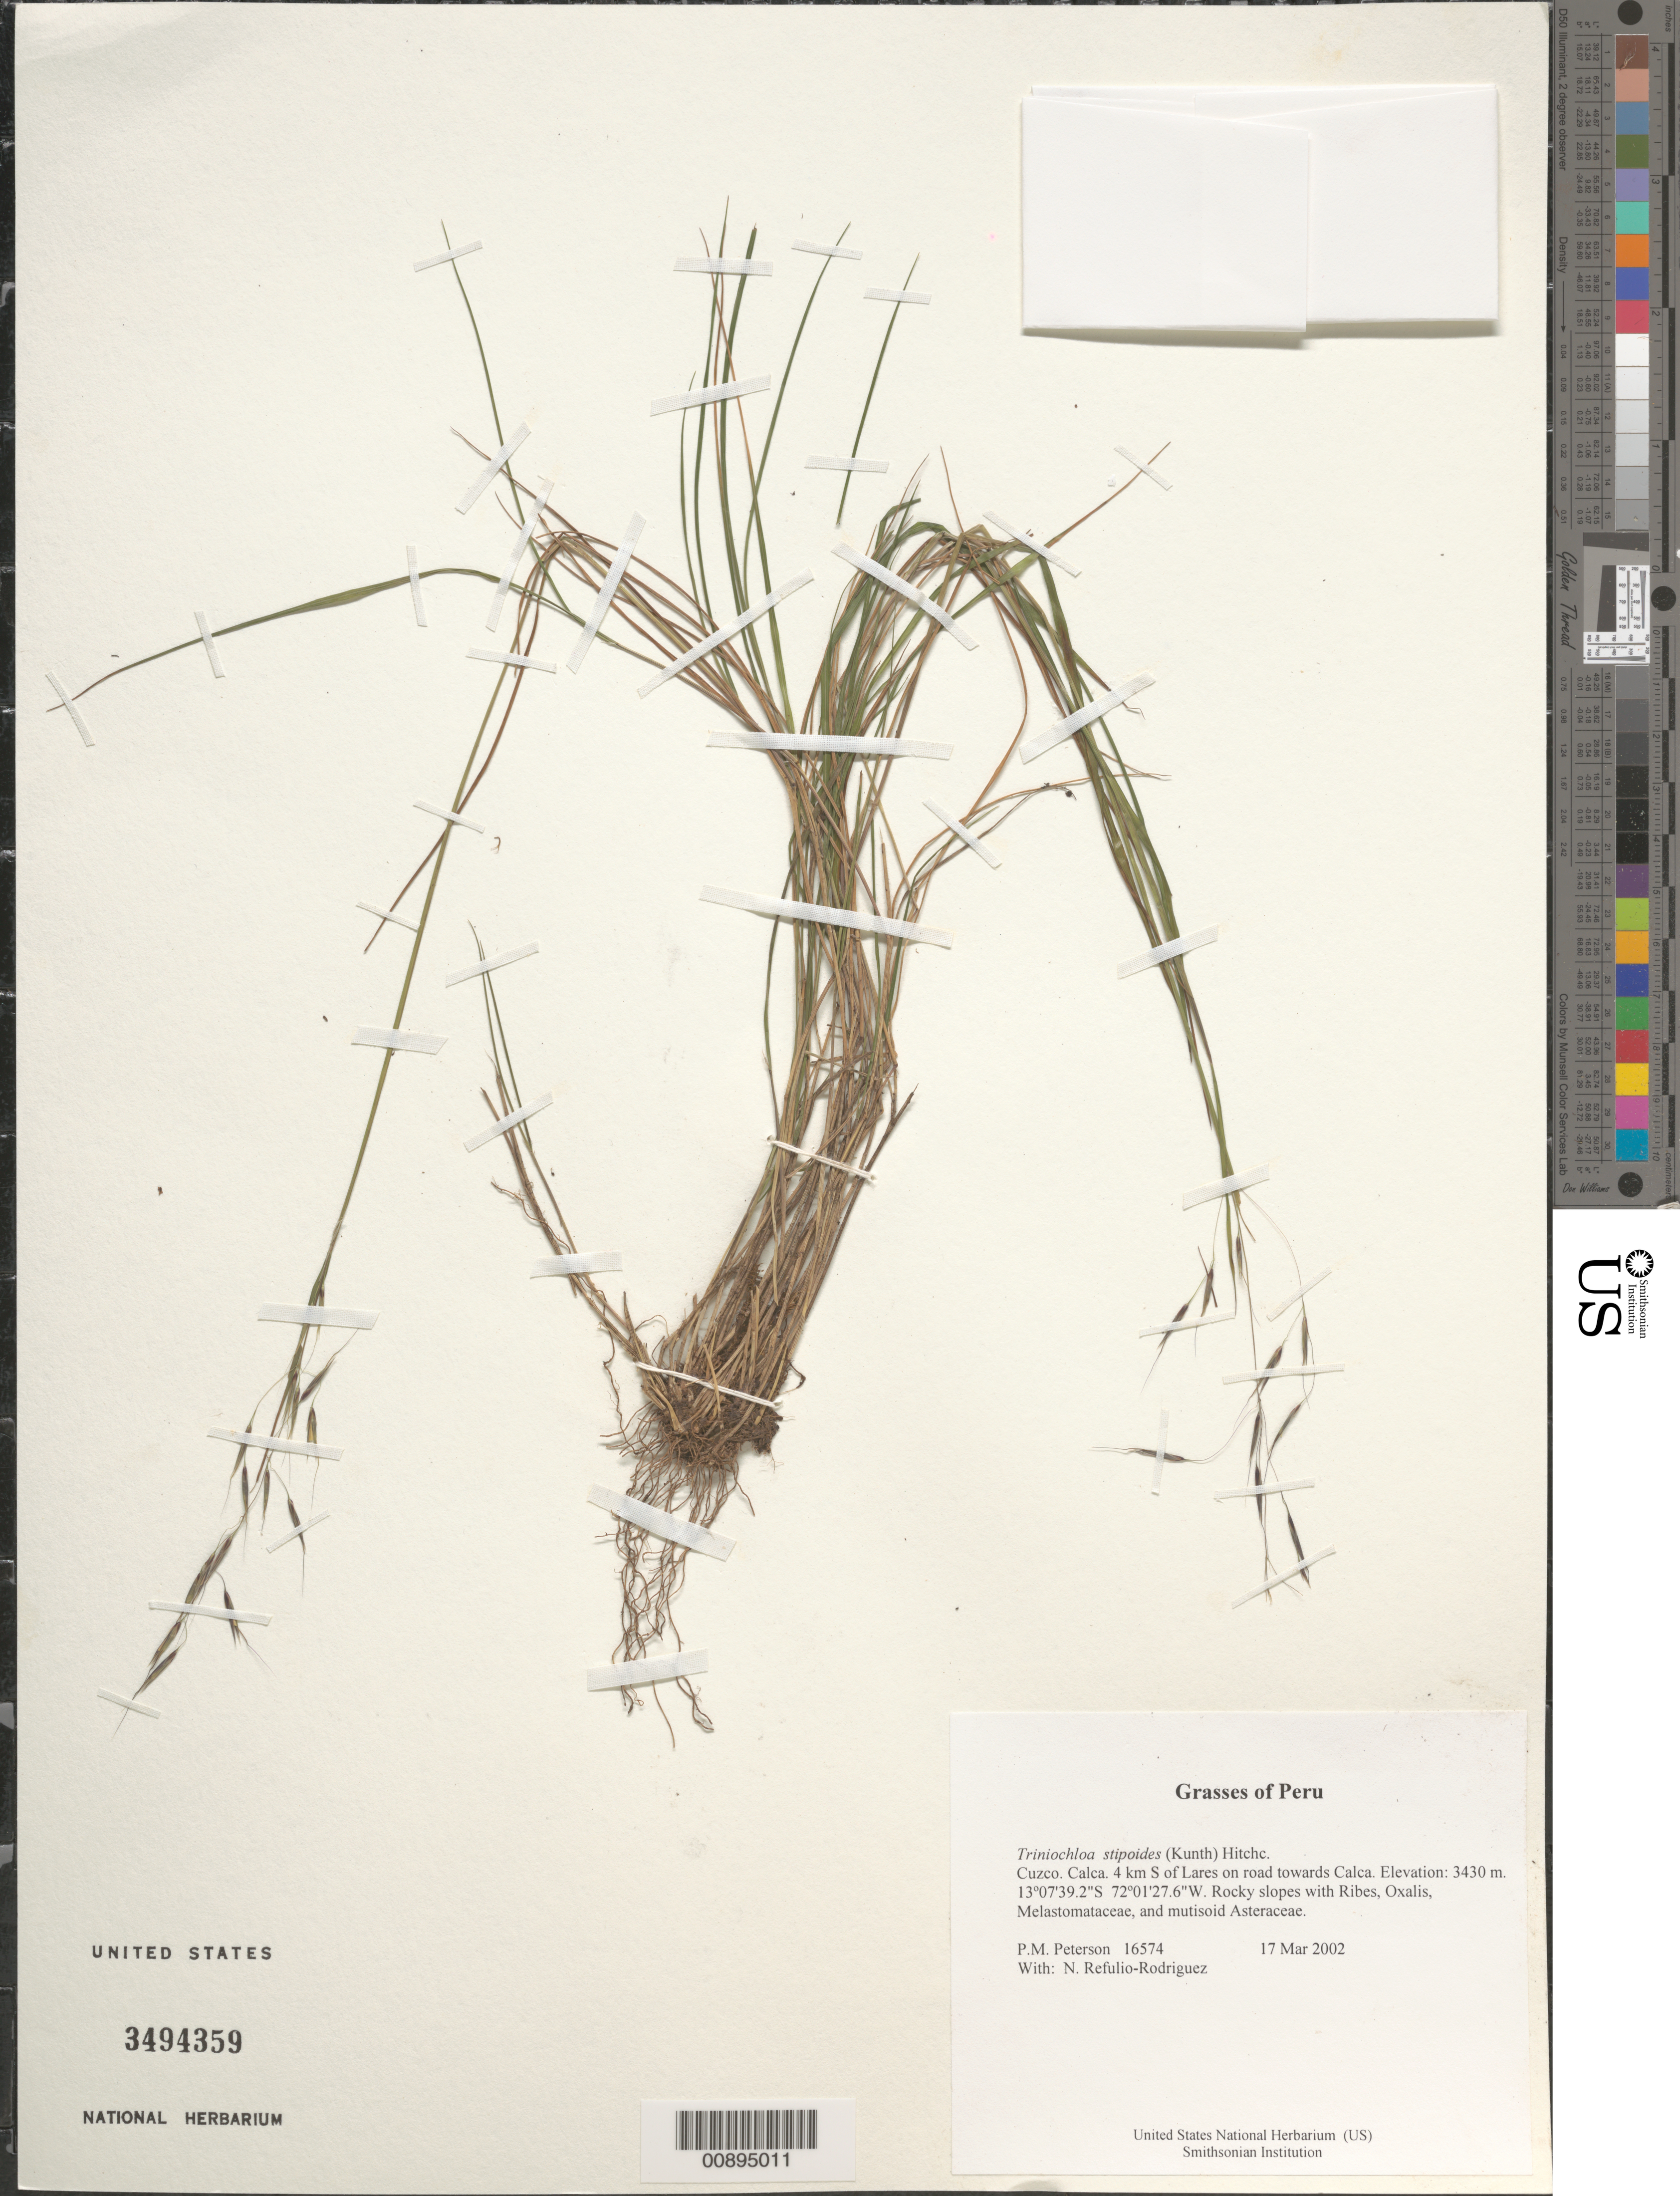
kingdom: Plantae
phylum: Tracheophyta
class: Liliopsida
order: Poales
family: Poaceae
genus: Triniochloa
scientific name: Triniochloa stipoides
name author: (Kunth) Hitchc.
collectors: P. M. Peterson & N. Refulio-Rodríguez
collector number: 16574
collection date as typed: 17 Mar 2002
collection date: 2002-03-17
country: Peru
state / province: Cusco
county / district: Calca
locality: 4 km S of Lares on road towards Calca.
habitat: Rocky slopes with ~Ribes, Oxalis, Melastomataceae~, and mutisoid ~Asteraceae~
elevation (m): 3430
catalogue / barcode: US 3494359